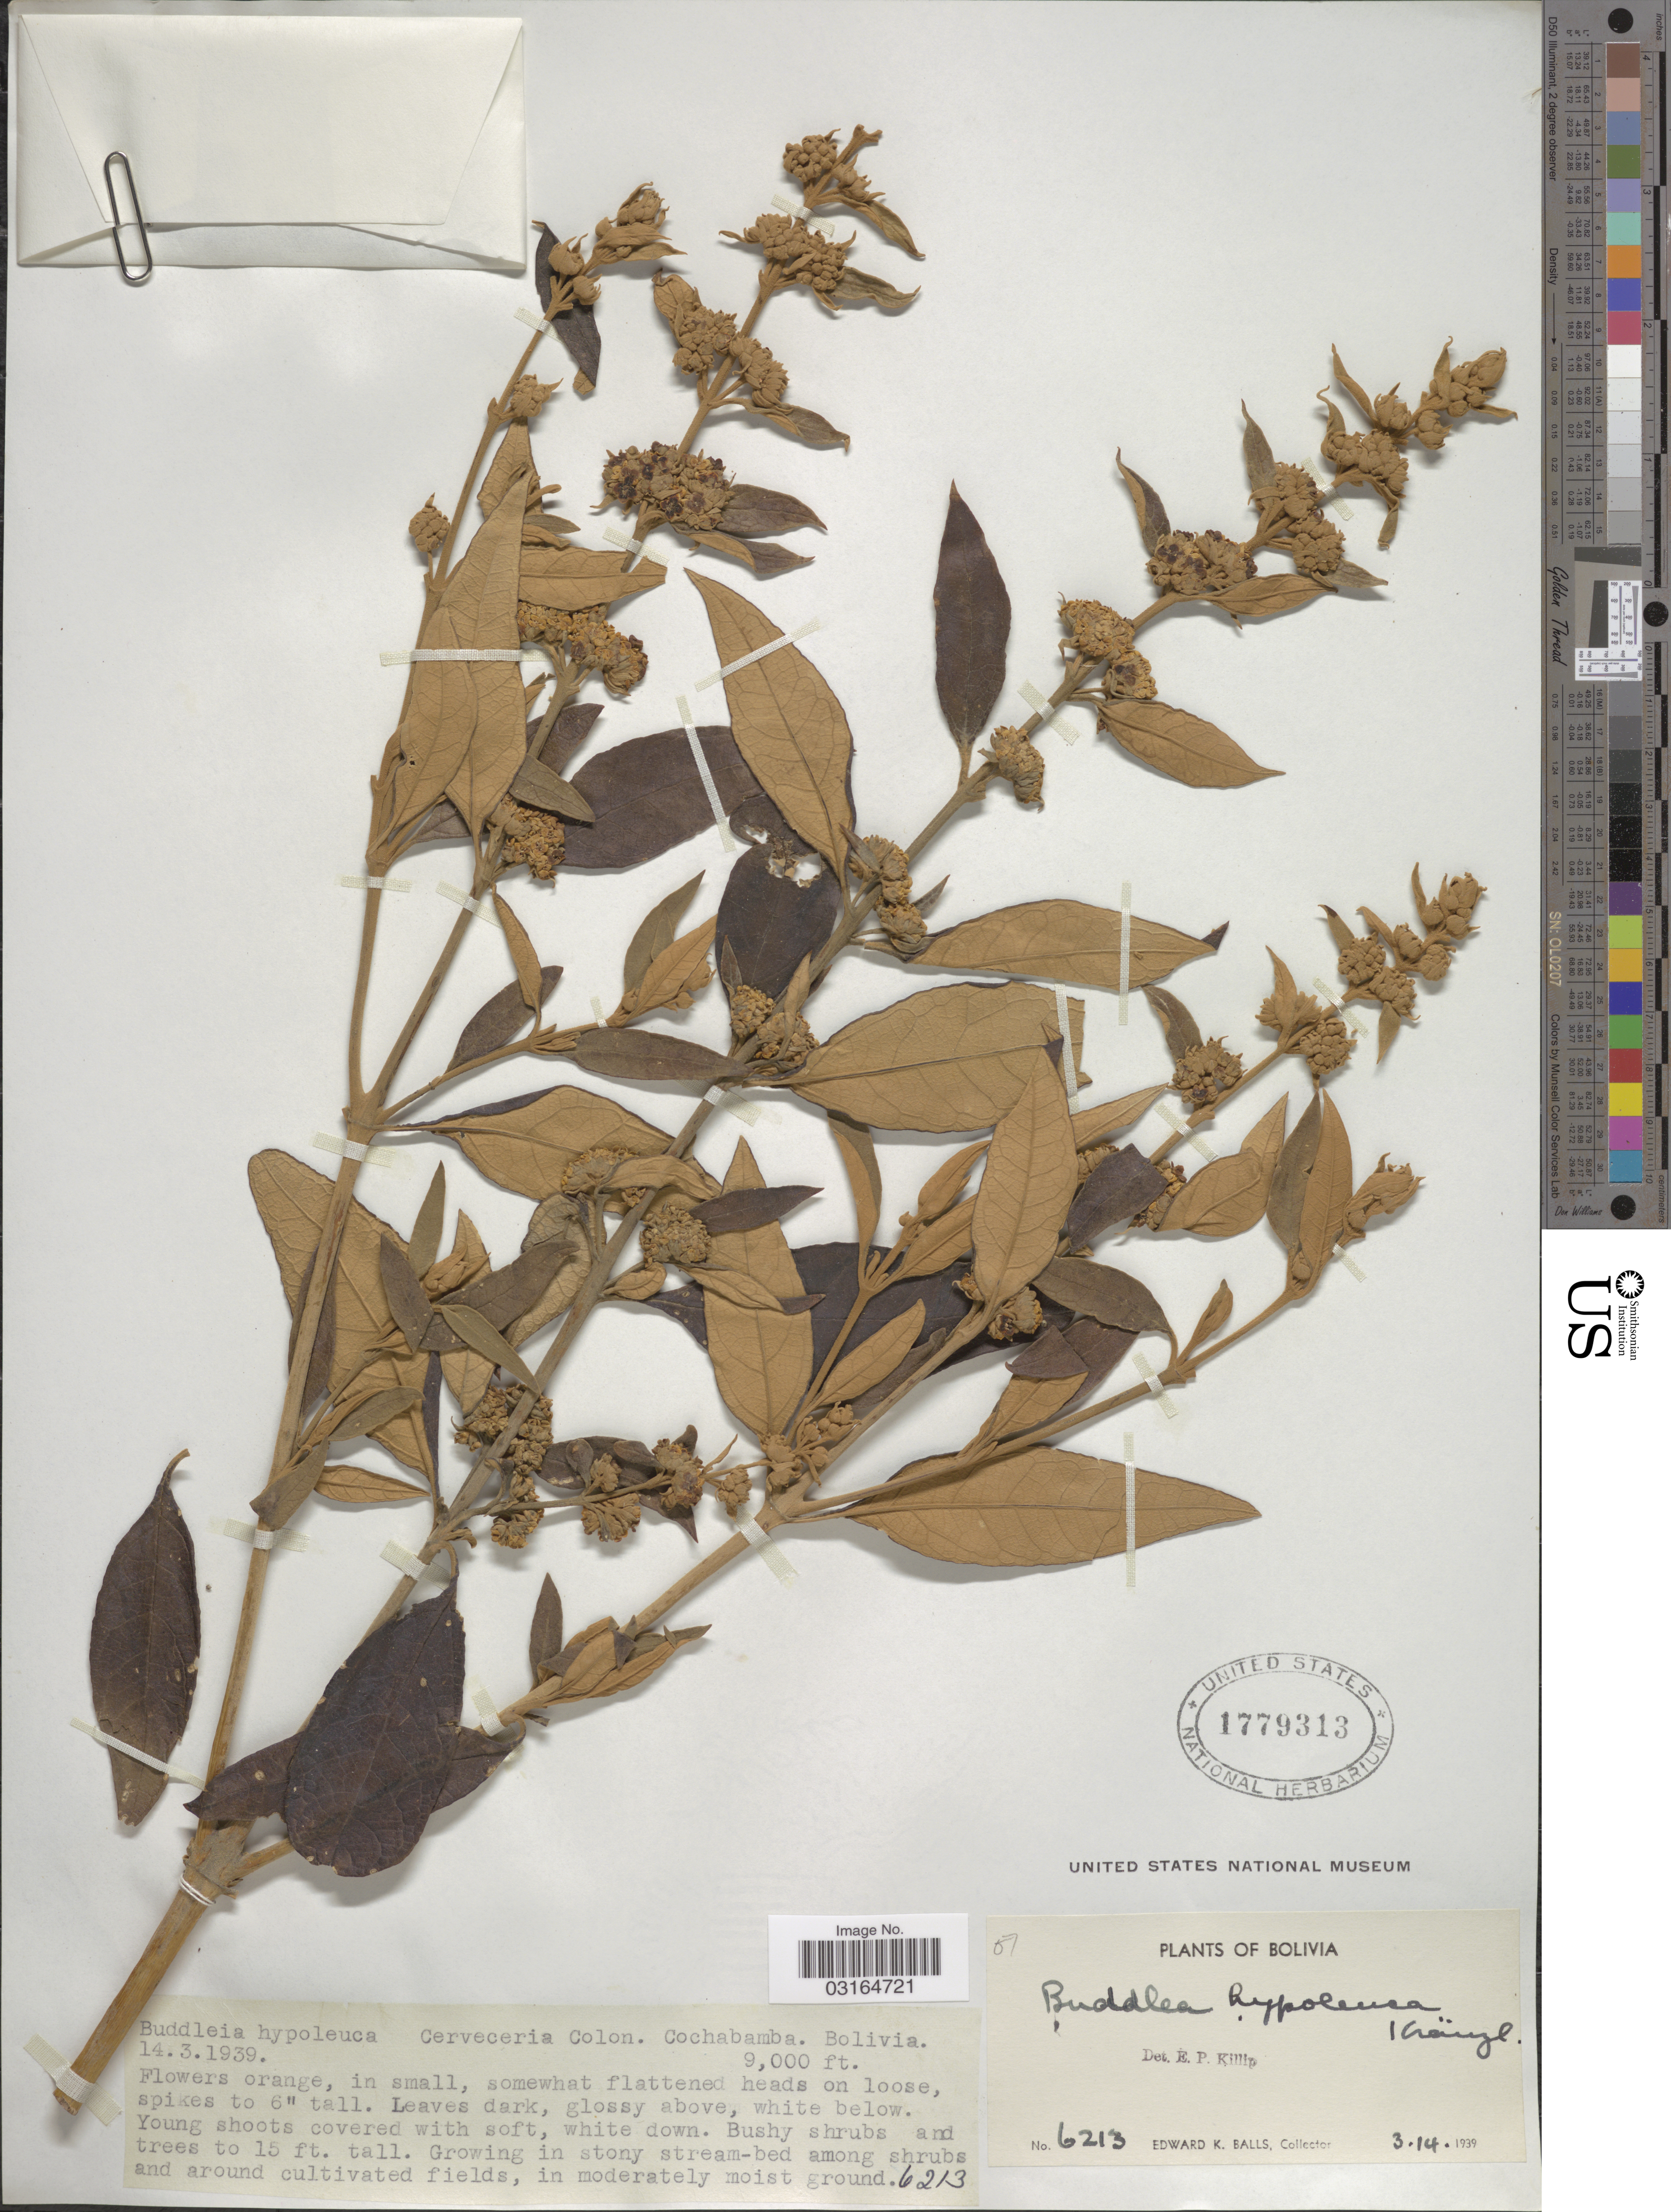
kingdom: Plantae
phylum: Tracheophyta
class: Magnoliopsida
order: Lamiales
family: Scrophulariaceae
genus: Buddleja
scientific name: Buddleja tucumanensis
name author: Griseb.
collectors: E. K. Balls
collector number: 6213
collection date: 1939-03-14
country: Bolivia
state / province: Cochabamba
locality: Cerveceria Colon.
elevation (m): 2743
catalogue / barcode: US 1779313